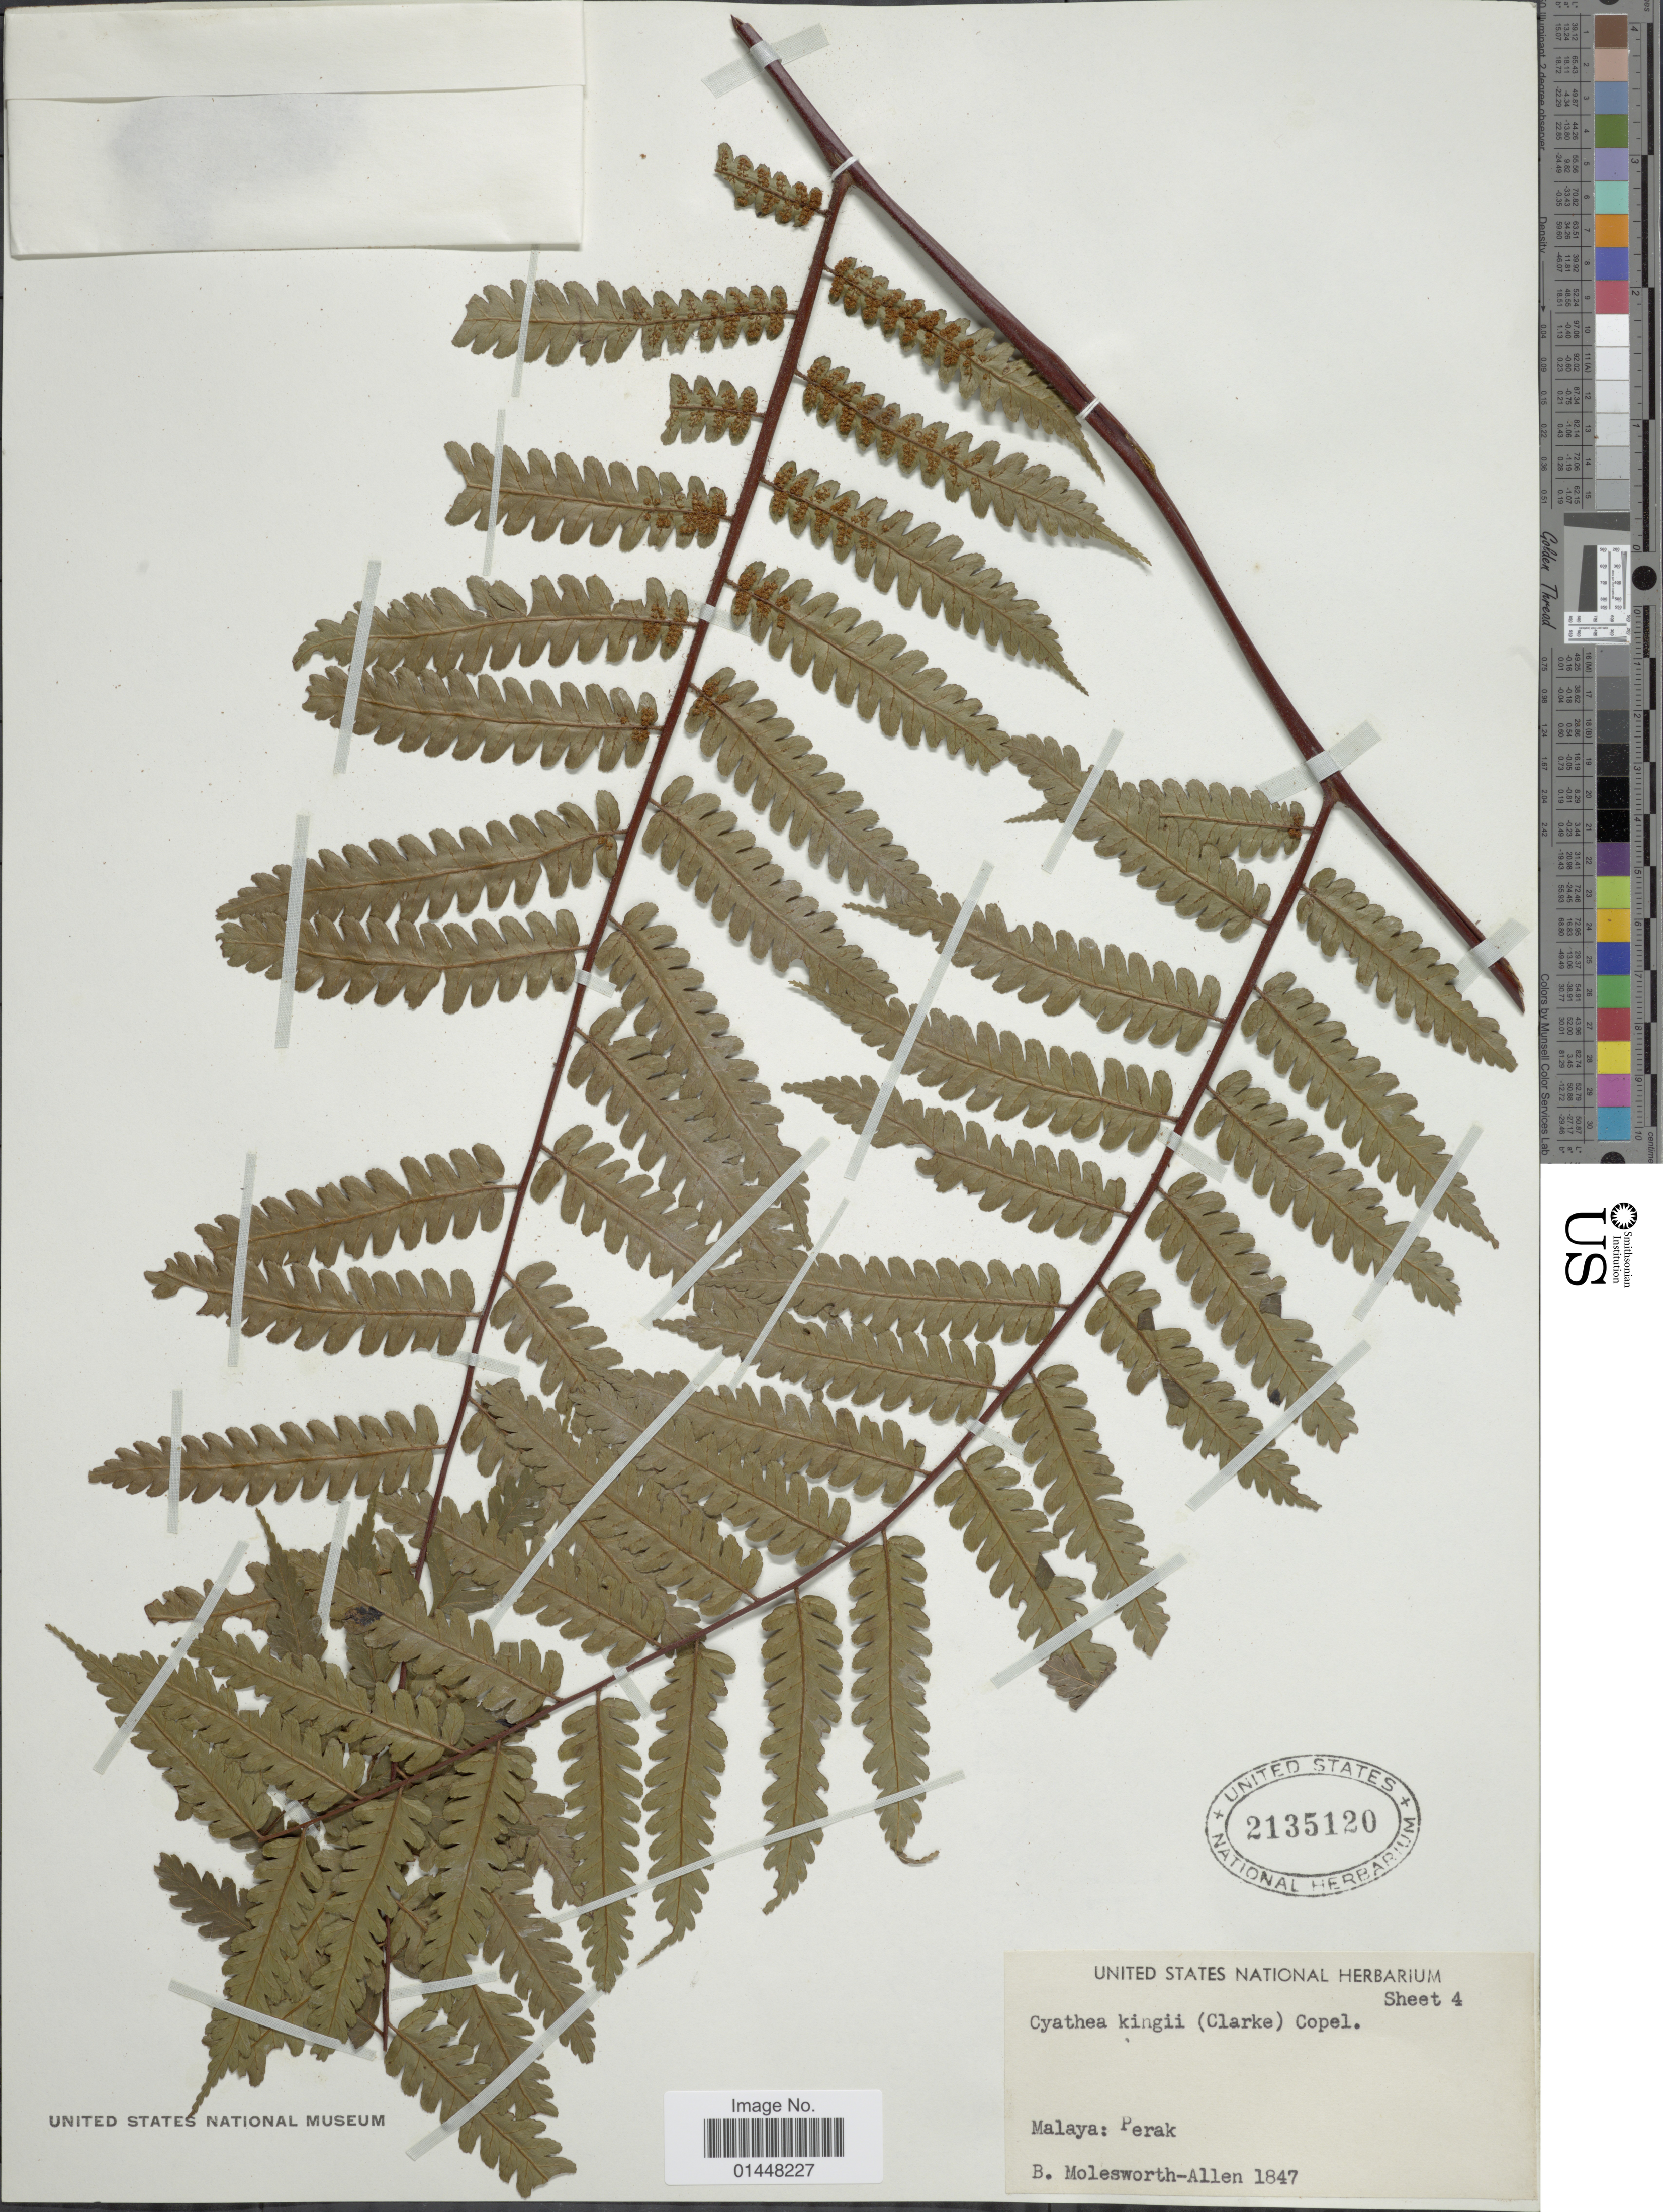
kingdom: Plantae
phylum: Tracheophyta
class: Polypodiopsida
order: Cyatheales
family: Cyatheaceae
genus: Gymnosphaera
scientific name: Gymnosphaera kingii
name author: (Clarke) Copel.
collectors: B. E. G. Molesworth-Allen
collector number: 1847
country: Malaysia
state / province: Perak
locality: Malaya.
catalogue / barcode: US 2135120